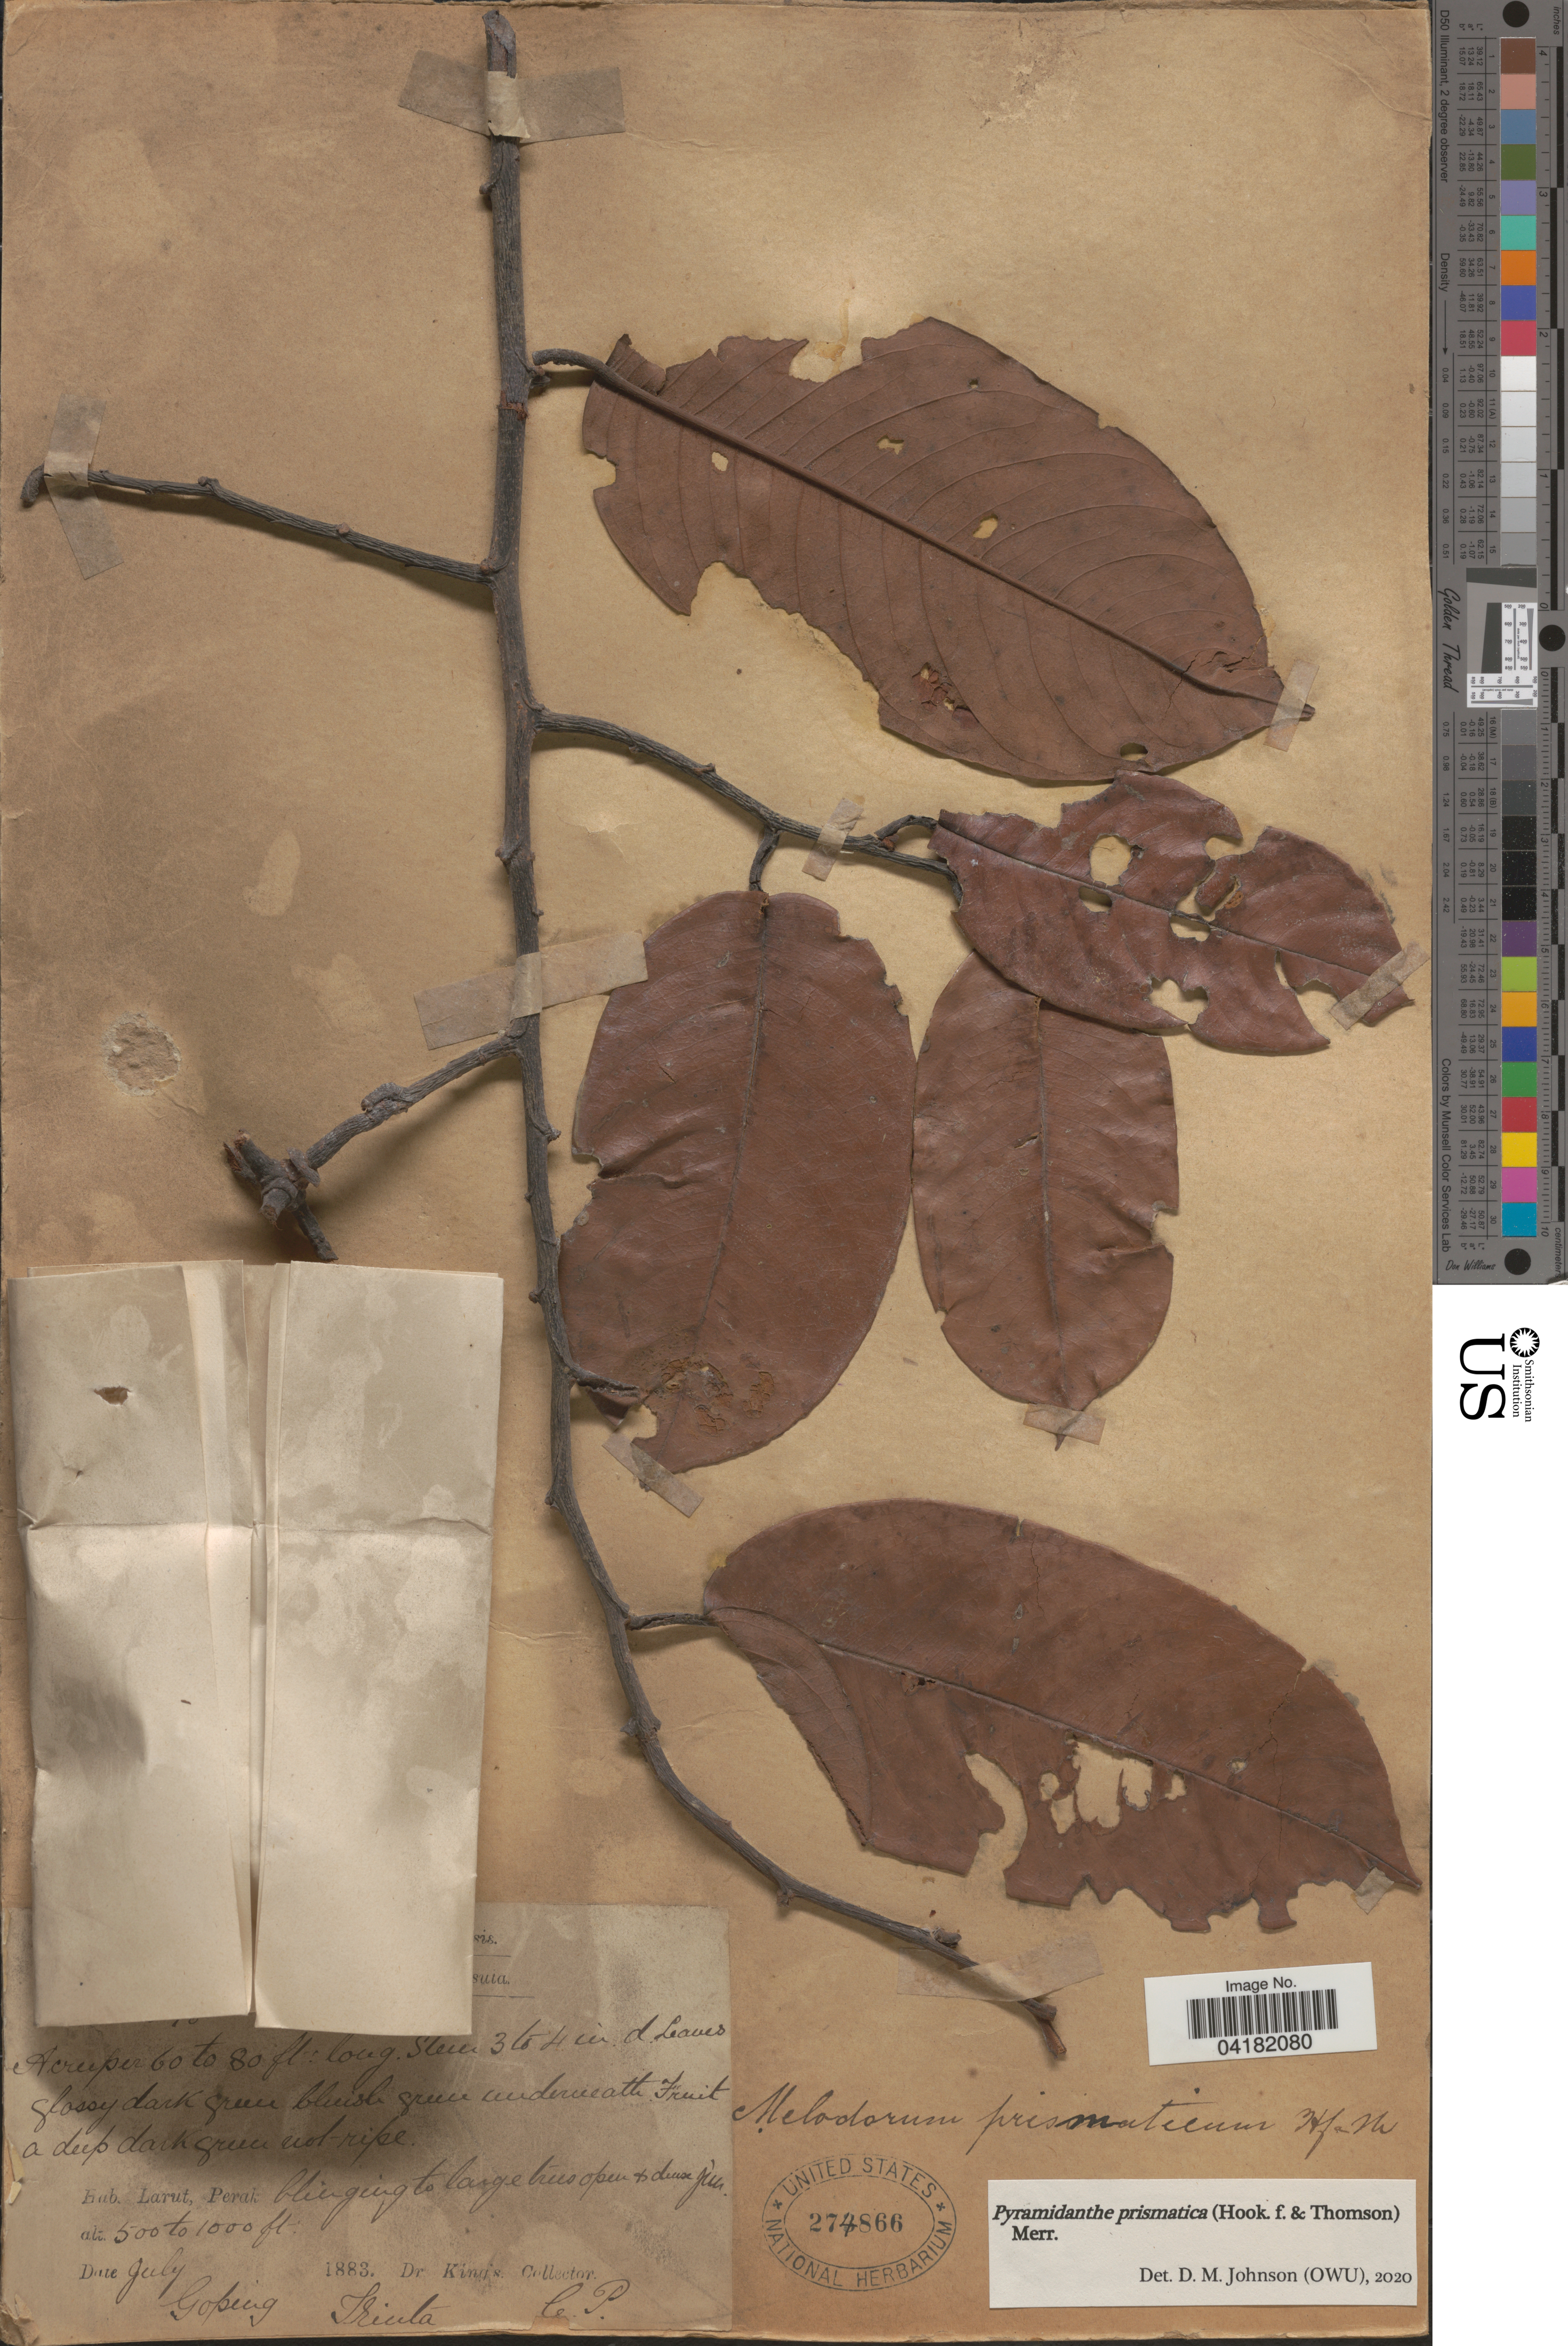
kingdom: Plantae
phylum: Tracheophyta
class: Magnoliopsida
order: Magnoliales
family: Annonaceae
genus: Pyramidanthe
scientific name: Pyramidanthe prismatica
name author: (Hook. f. & Thomson) Merr.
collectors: King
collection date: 1883-07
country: Malaysia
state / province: Perak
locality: [illegible text]suta. Larut.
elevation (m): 152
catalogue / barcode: US 274866